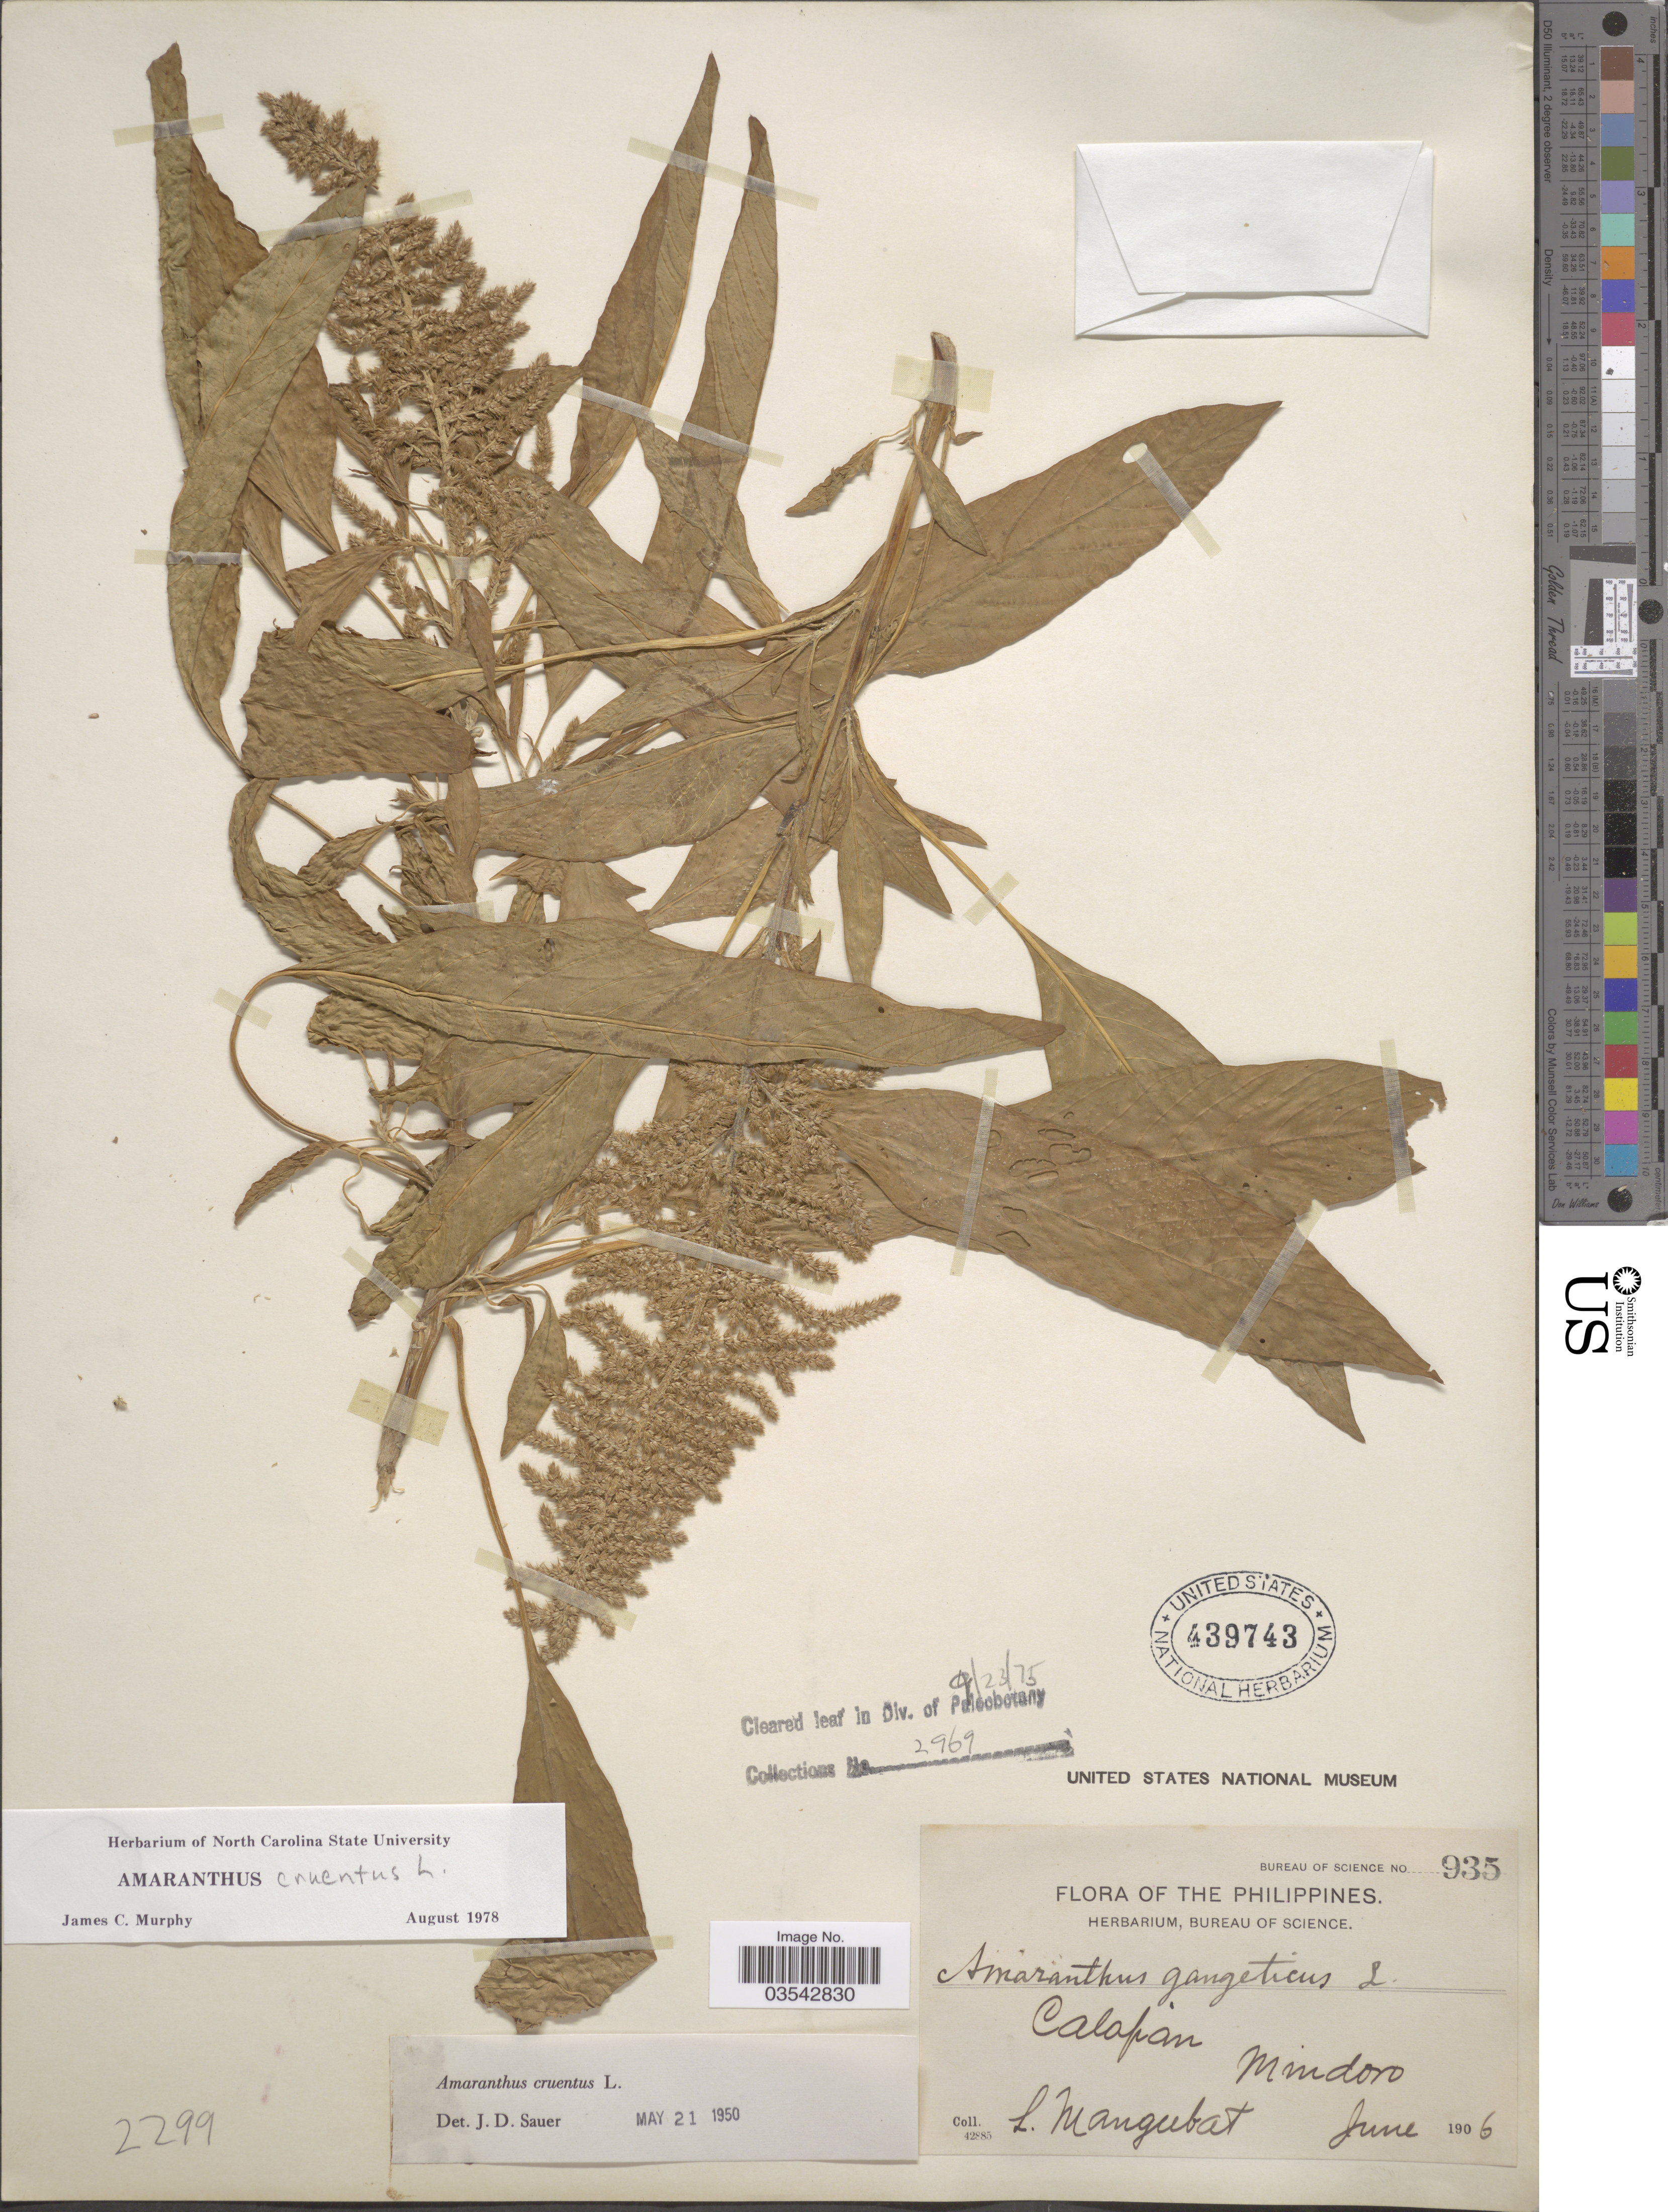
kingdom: Plantae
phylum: Tracheophyta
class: Magnoliopsida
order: Caryophyllales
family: Amaranthaceae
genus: Amaranthus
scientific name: Amaranthus cruentus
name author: L.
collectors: L. Mangubat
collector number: Bureau of Science 935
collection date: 1906-06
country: Philippines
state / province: Mimaropa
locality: Calapan. Mindoro.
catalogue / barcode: US 439743